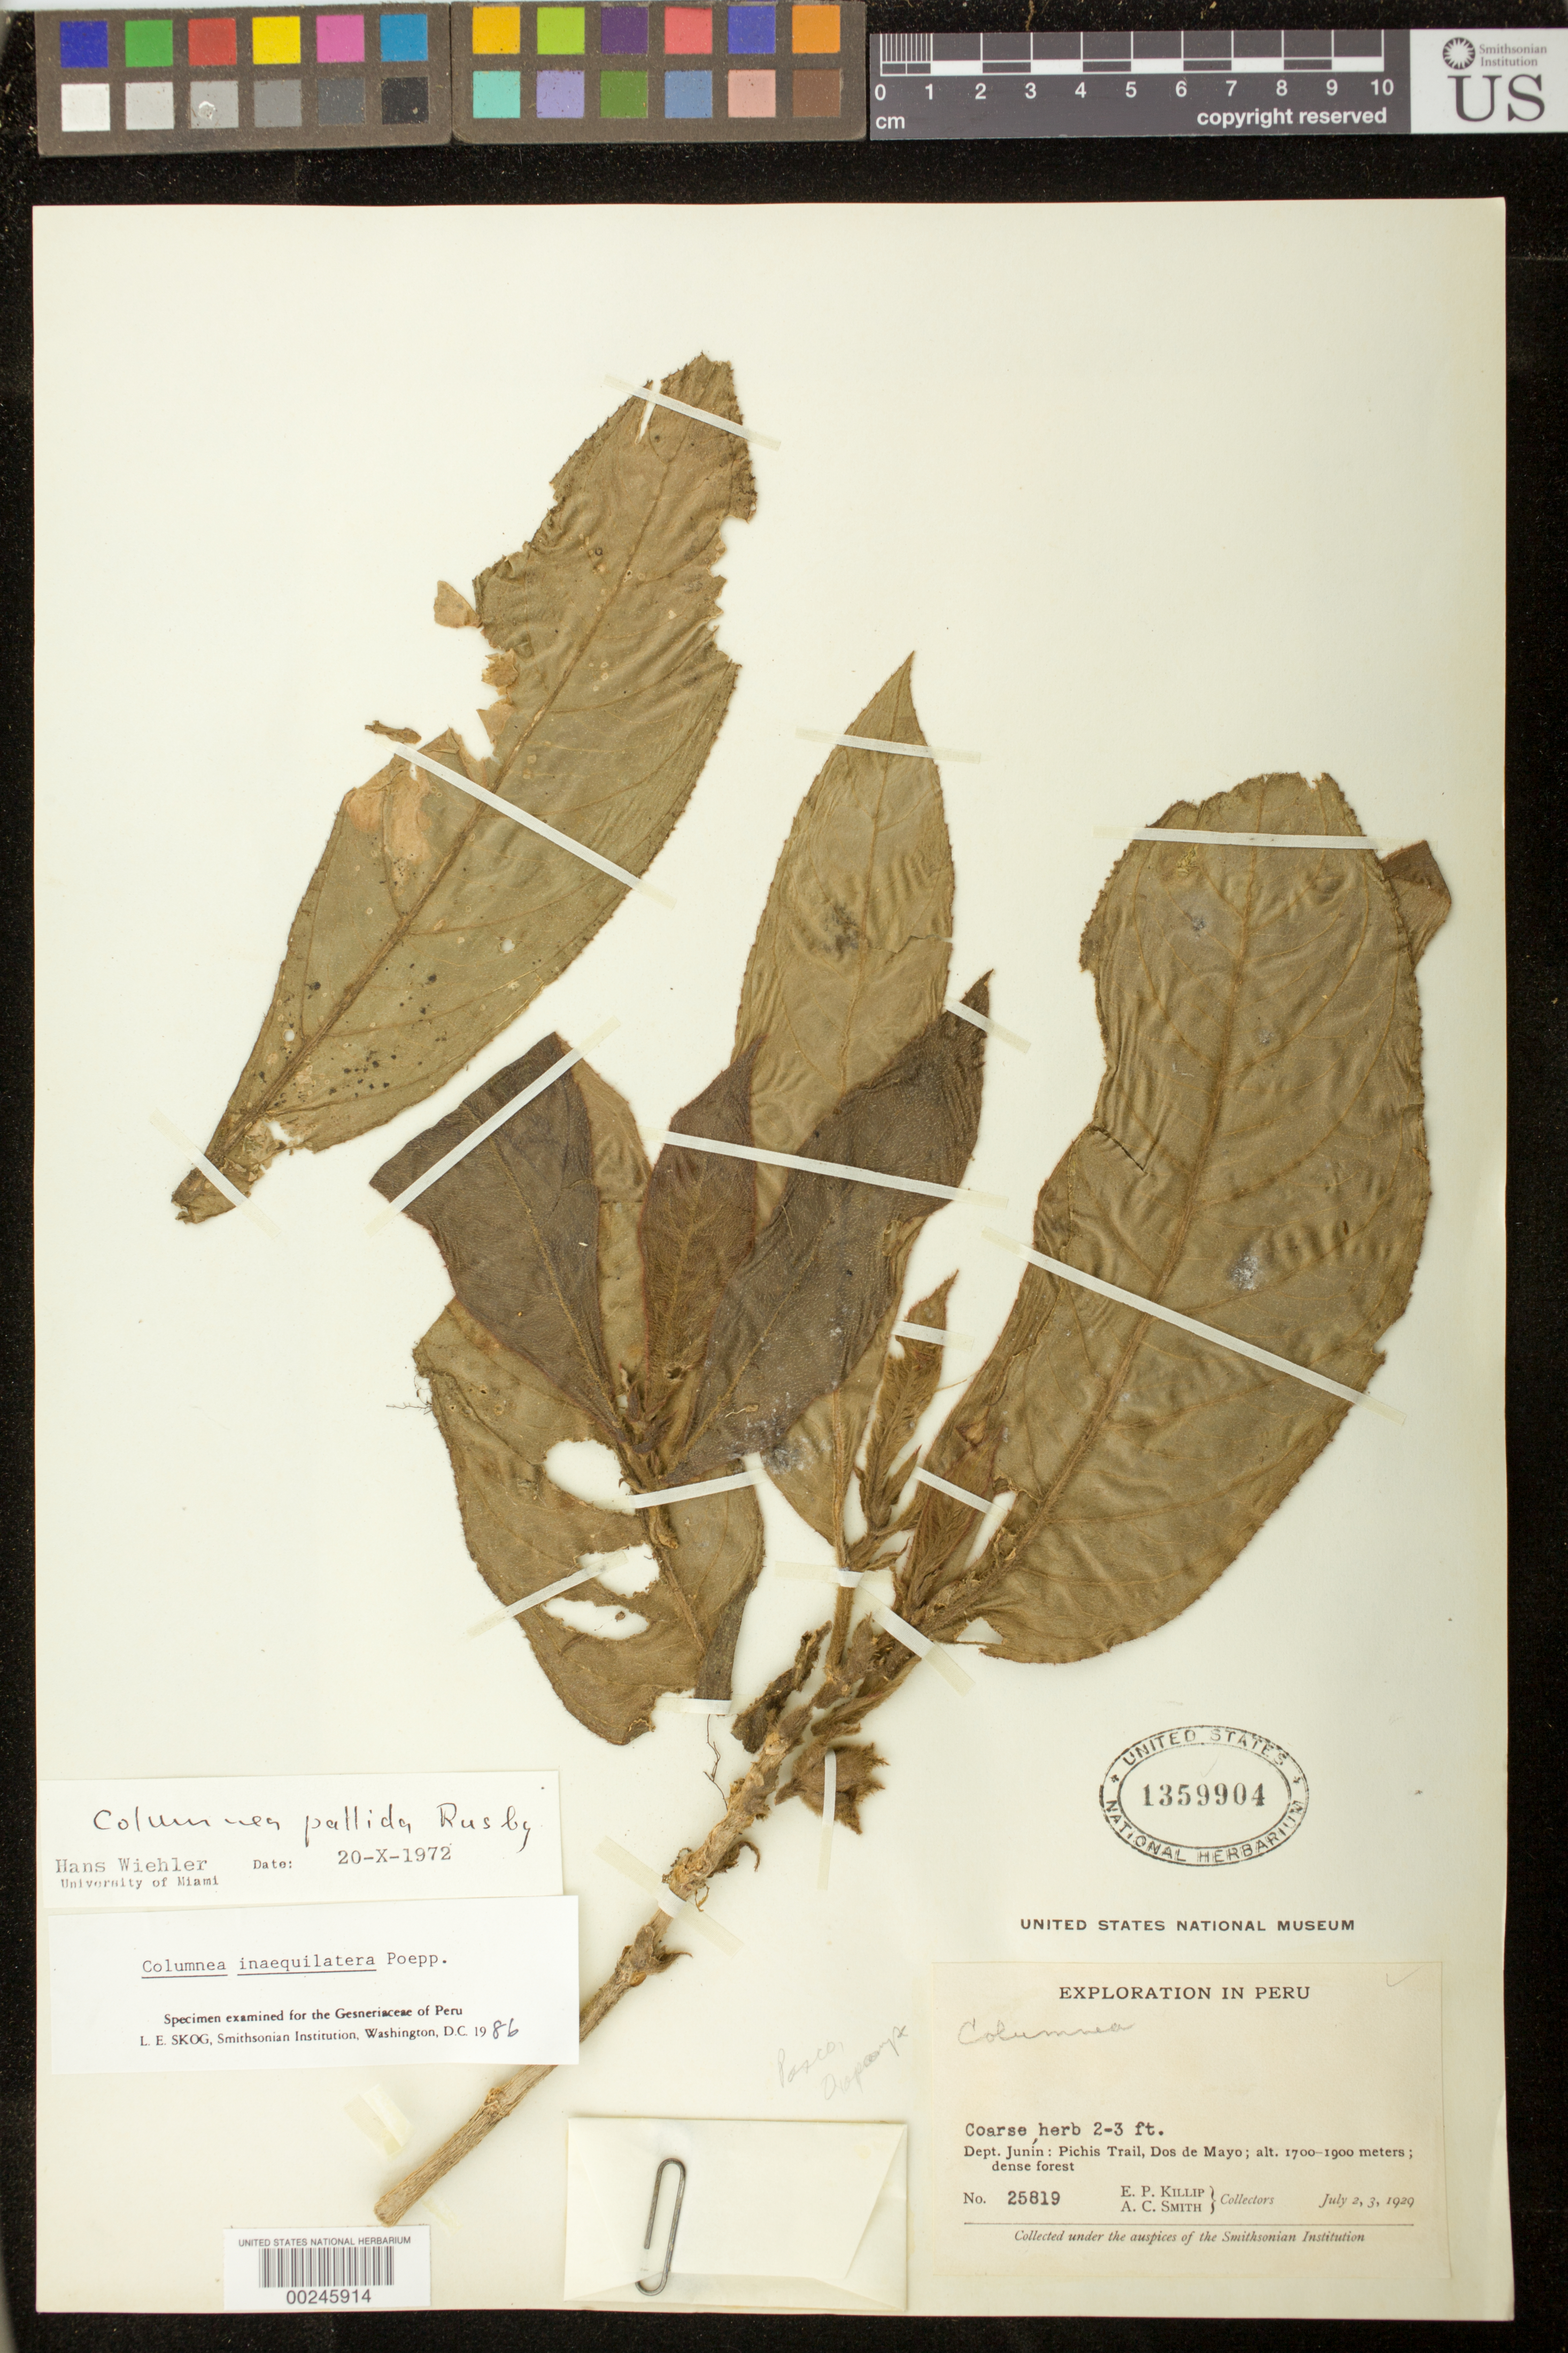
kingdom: Plantae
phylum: Tracheophyta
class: Magnoliopsida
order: Lamiales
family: Gesneriaceae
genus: Columnea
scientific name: Columnea inaequilatera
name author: Poepp.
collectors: E. P. Killip & A. C. Smith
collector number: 25819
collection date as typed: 2-3 Jul 1929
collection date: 1929-07-02/1929-07-03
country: Peru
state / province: Junín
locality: Pichis trail, Dos de Mayo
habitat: Dense forest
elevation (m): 1700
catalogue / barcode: US 1359904